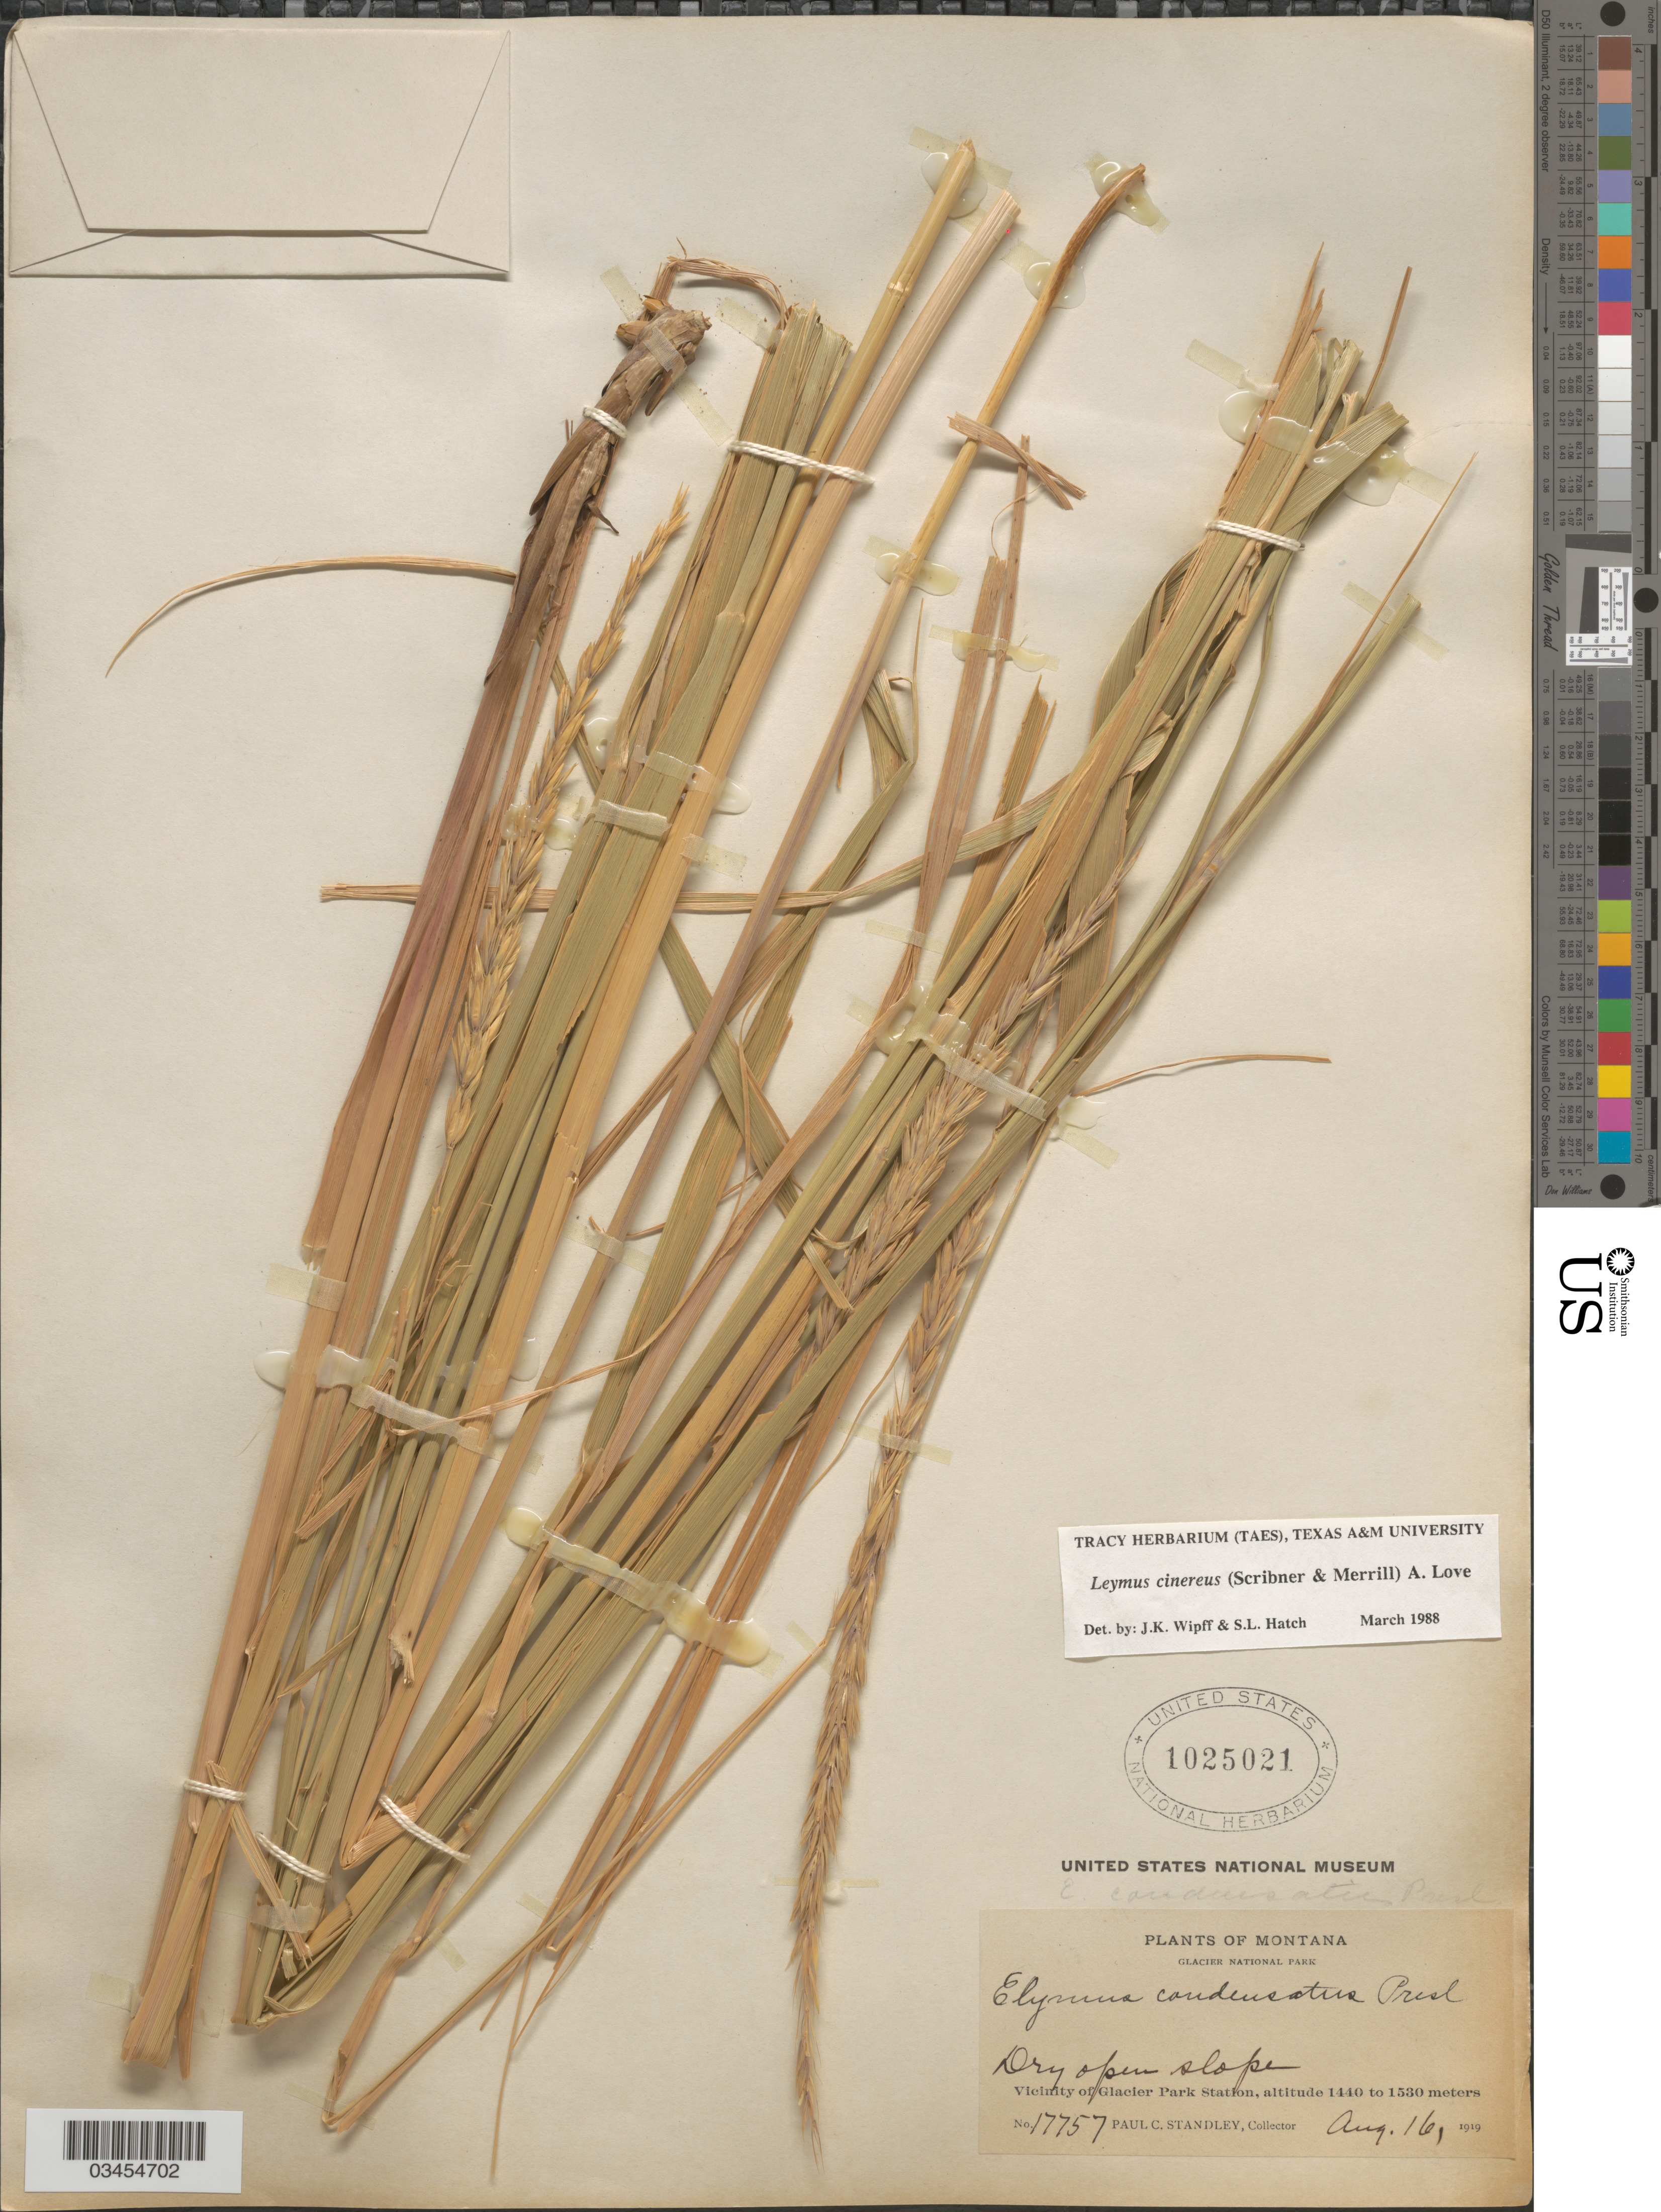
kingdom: Plantae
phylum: Tracheophyta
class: Liliopsida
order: Poales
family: Poaceae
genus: Leymus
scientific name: Leymus cinereus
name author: (Scribn. & Merr.) Á. Löve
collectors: P. C. Standley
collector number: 17757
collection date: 1919-08-16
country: United States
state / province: Montana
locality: Glacier National Park. Dry open slope. Vicinity of Glacier Park Station.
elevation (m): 1440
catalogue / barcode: US 1025021